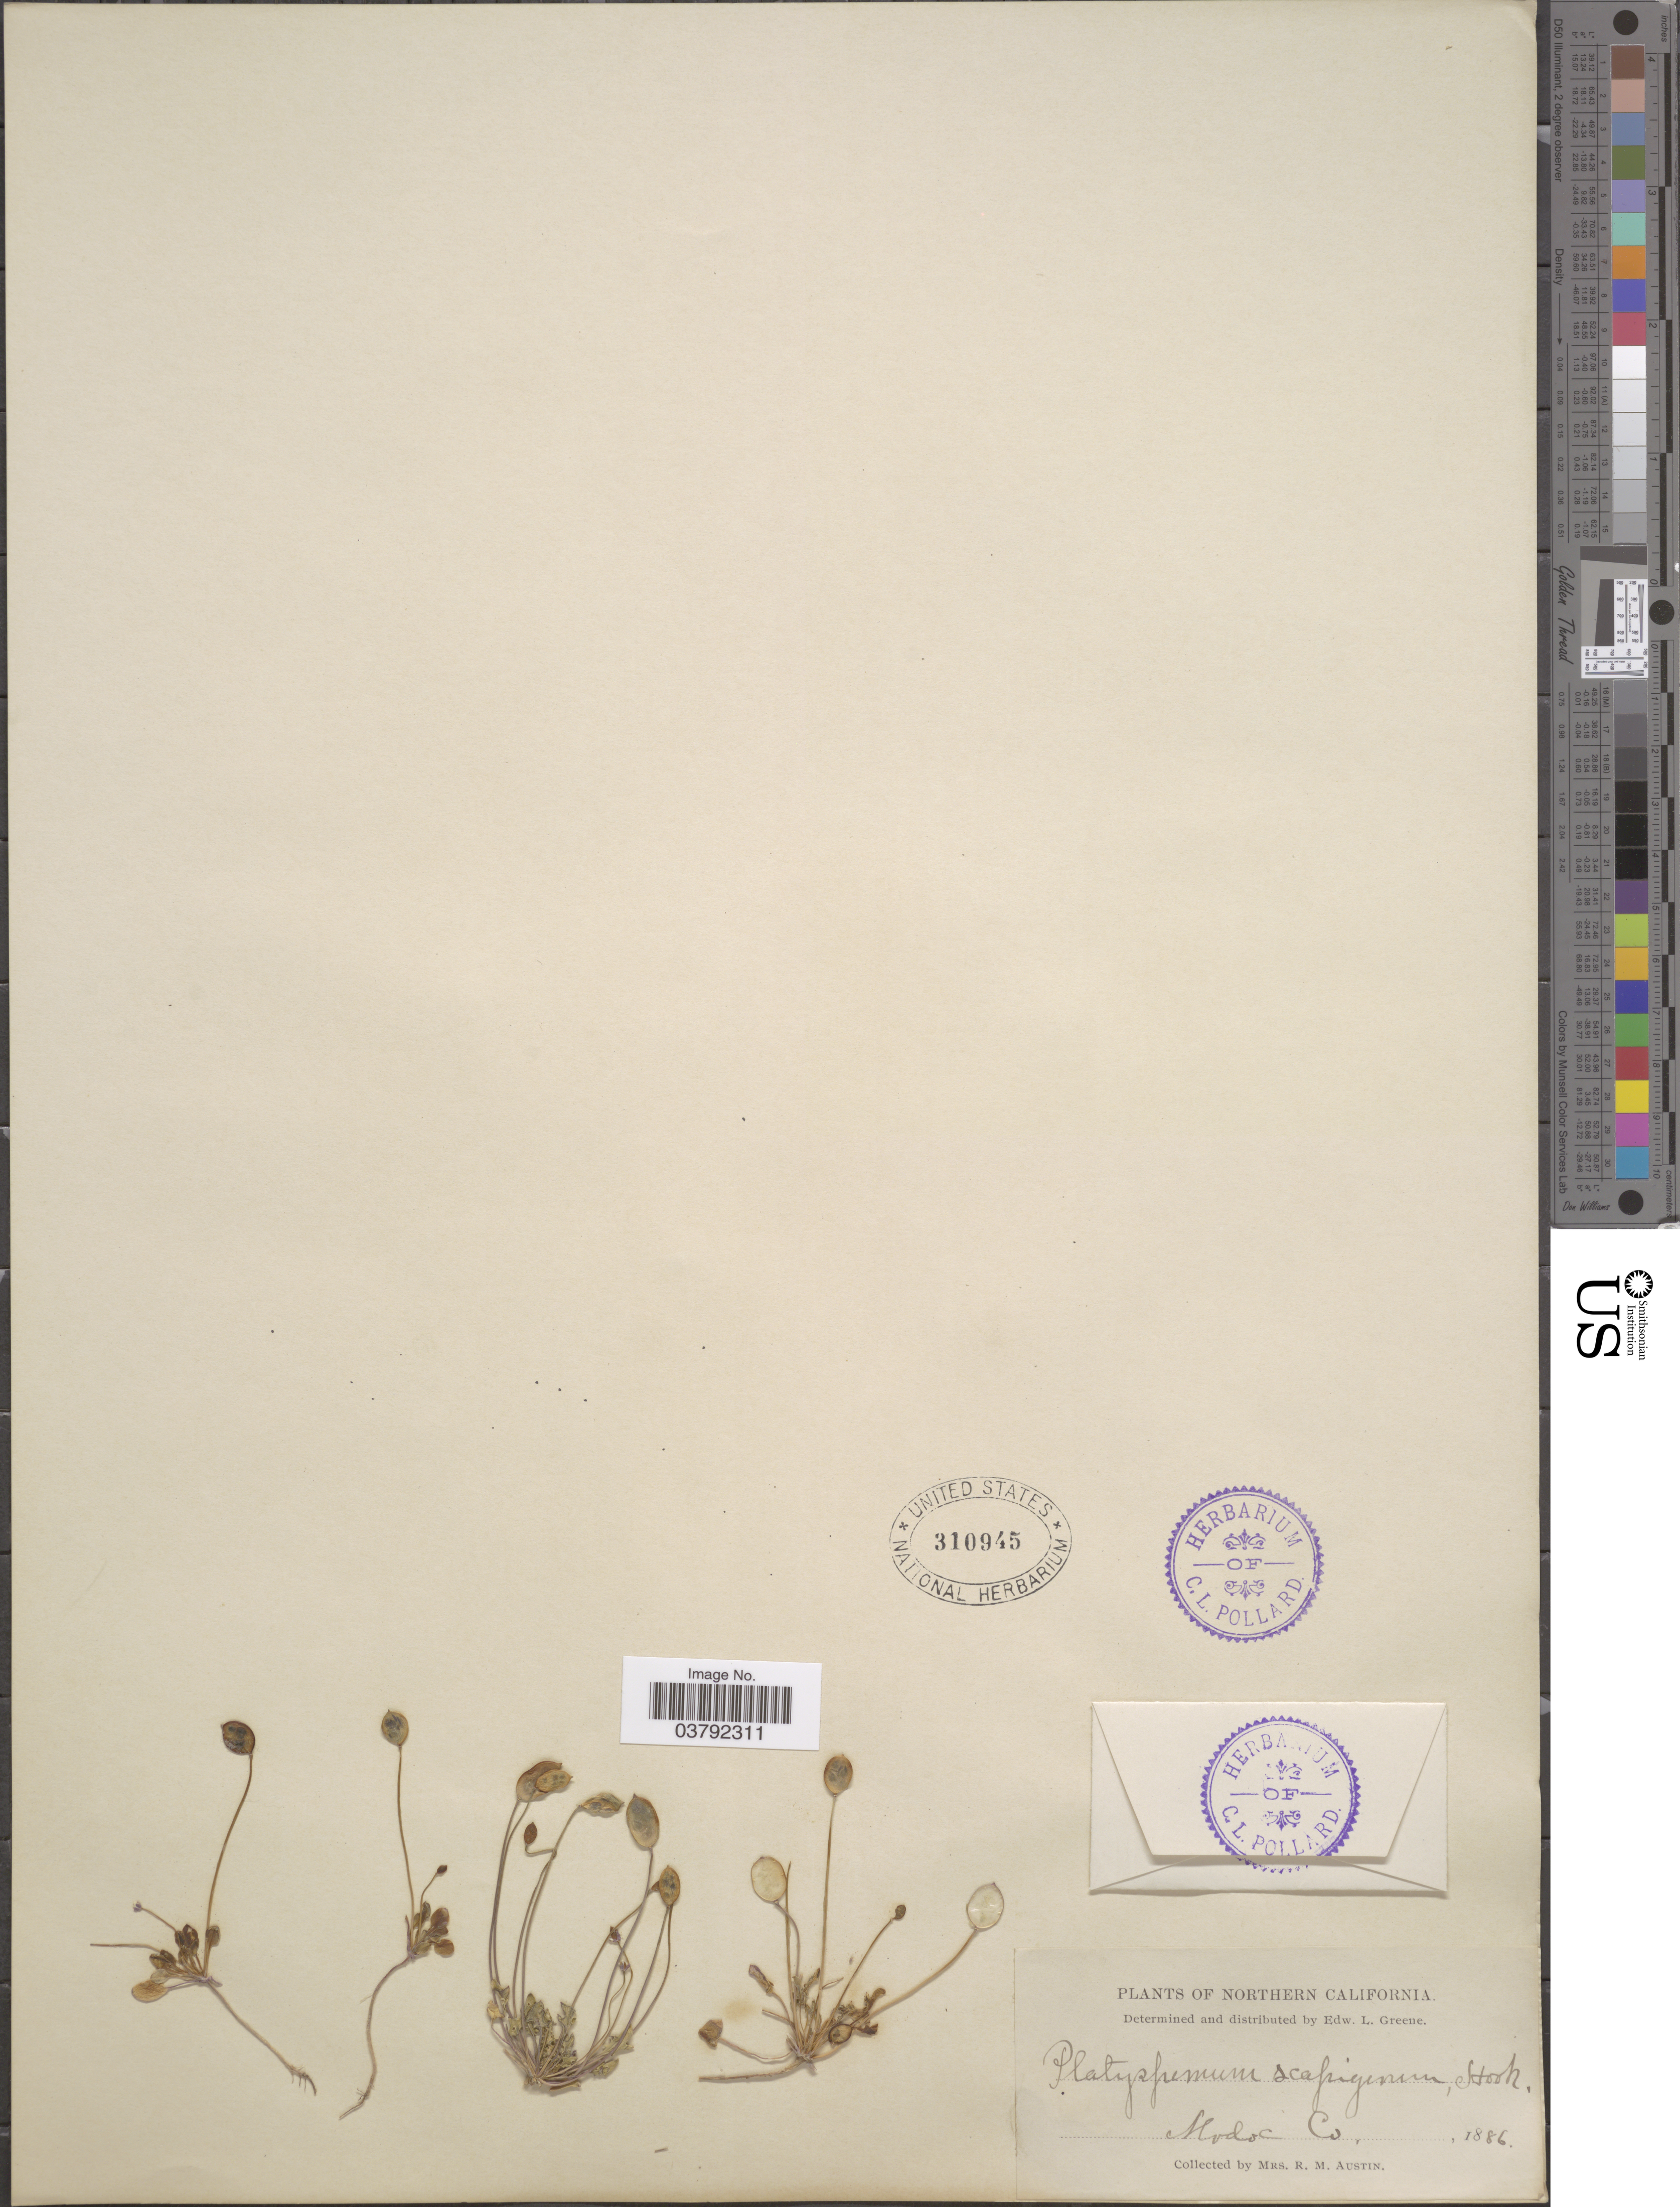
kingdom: Plantae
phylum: Tracheophyta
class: Magnoliopsida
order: Brassicales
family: Brassicaceae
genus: Idahoa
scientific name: Idahoa scapigera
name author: A. Nelson & J.F. Macbr.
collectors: R. Austin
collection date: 1886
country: United States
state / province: California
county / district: Modoc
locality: Modoc Co.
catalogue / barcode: US 310945